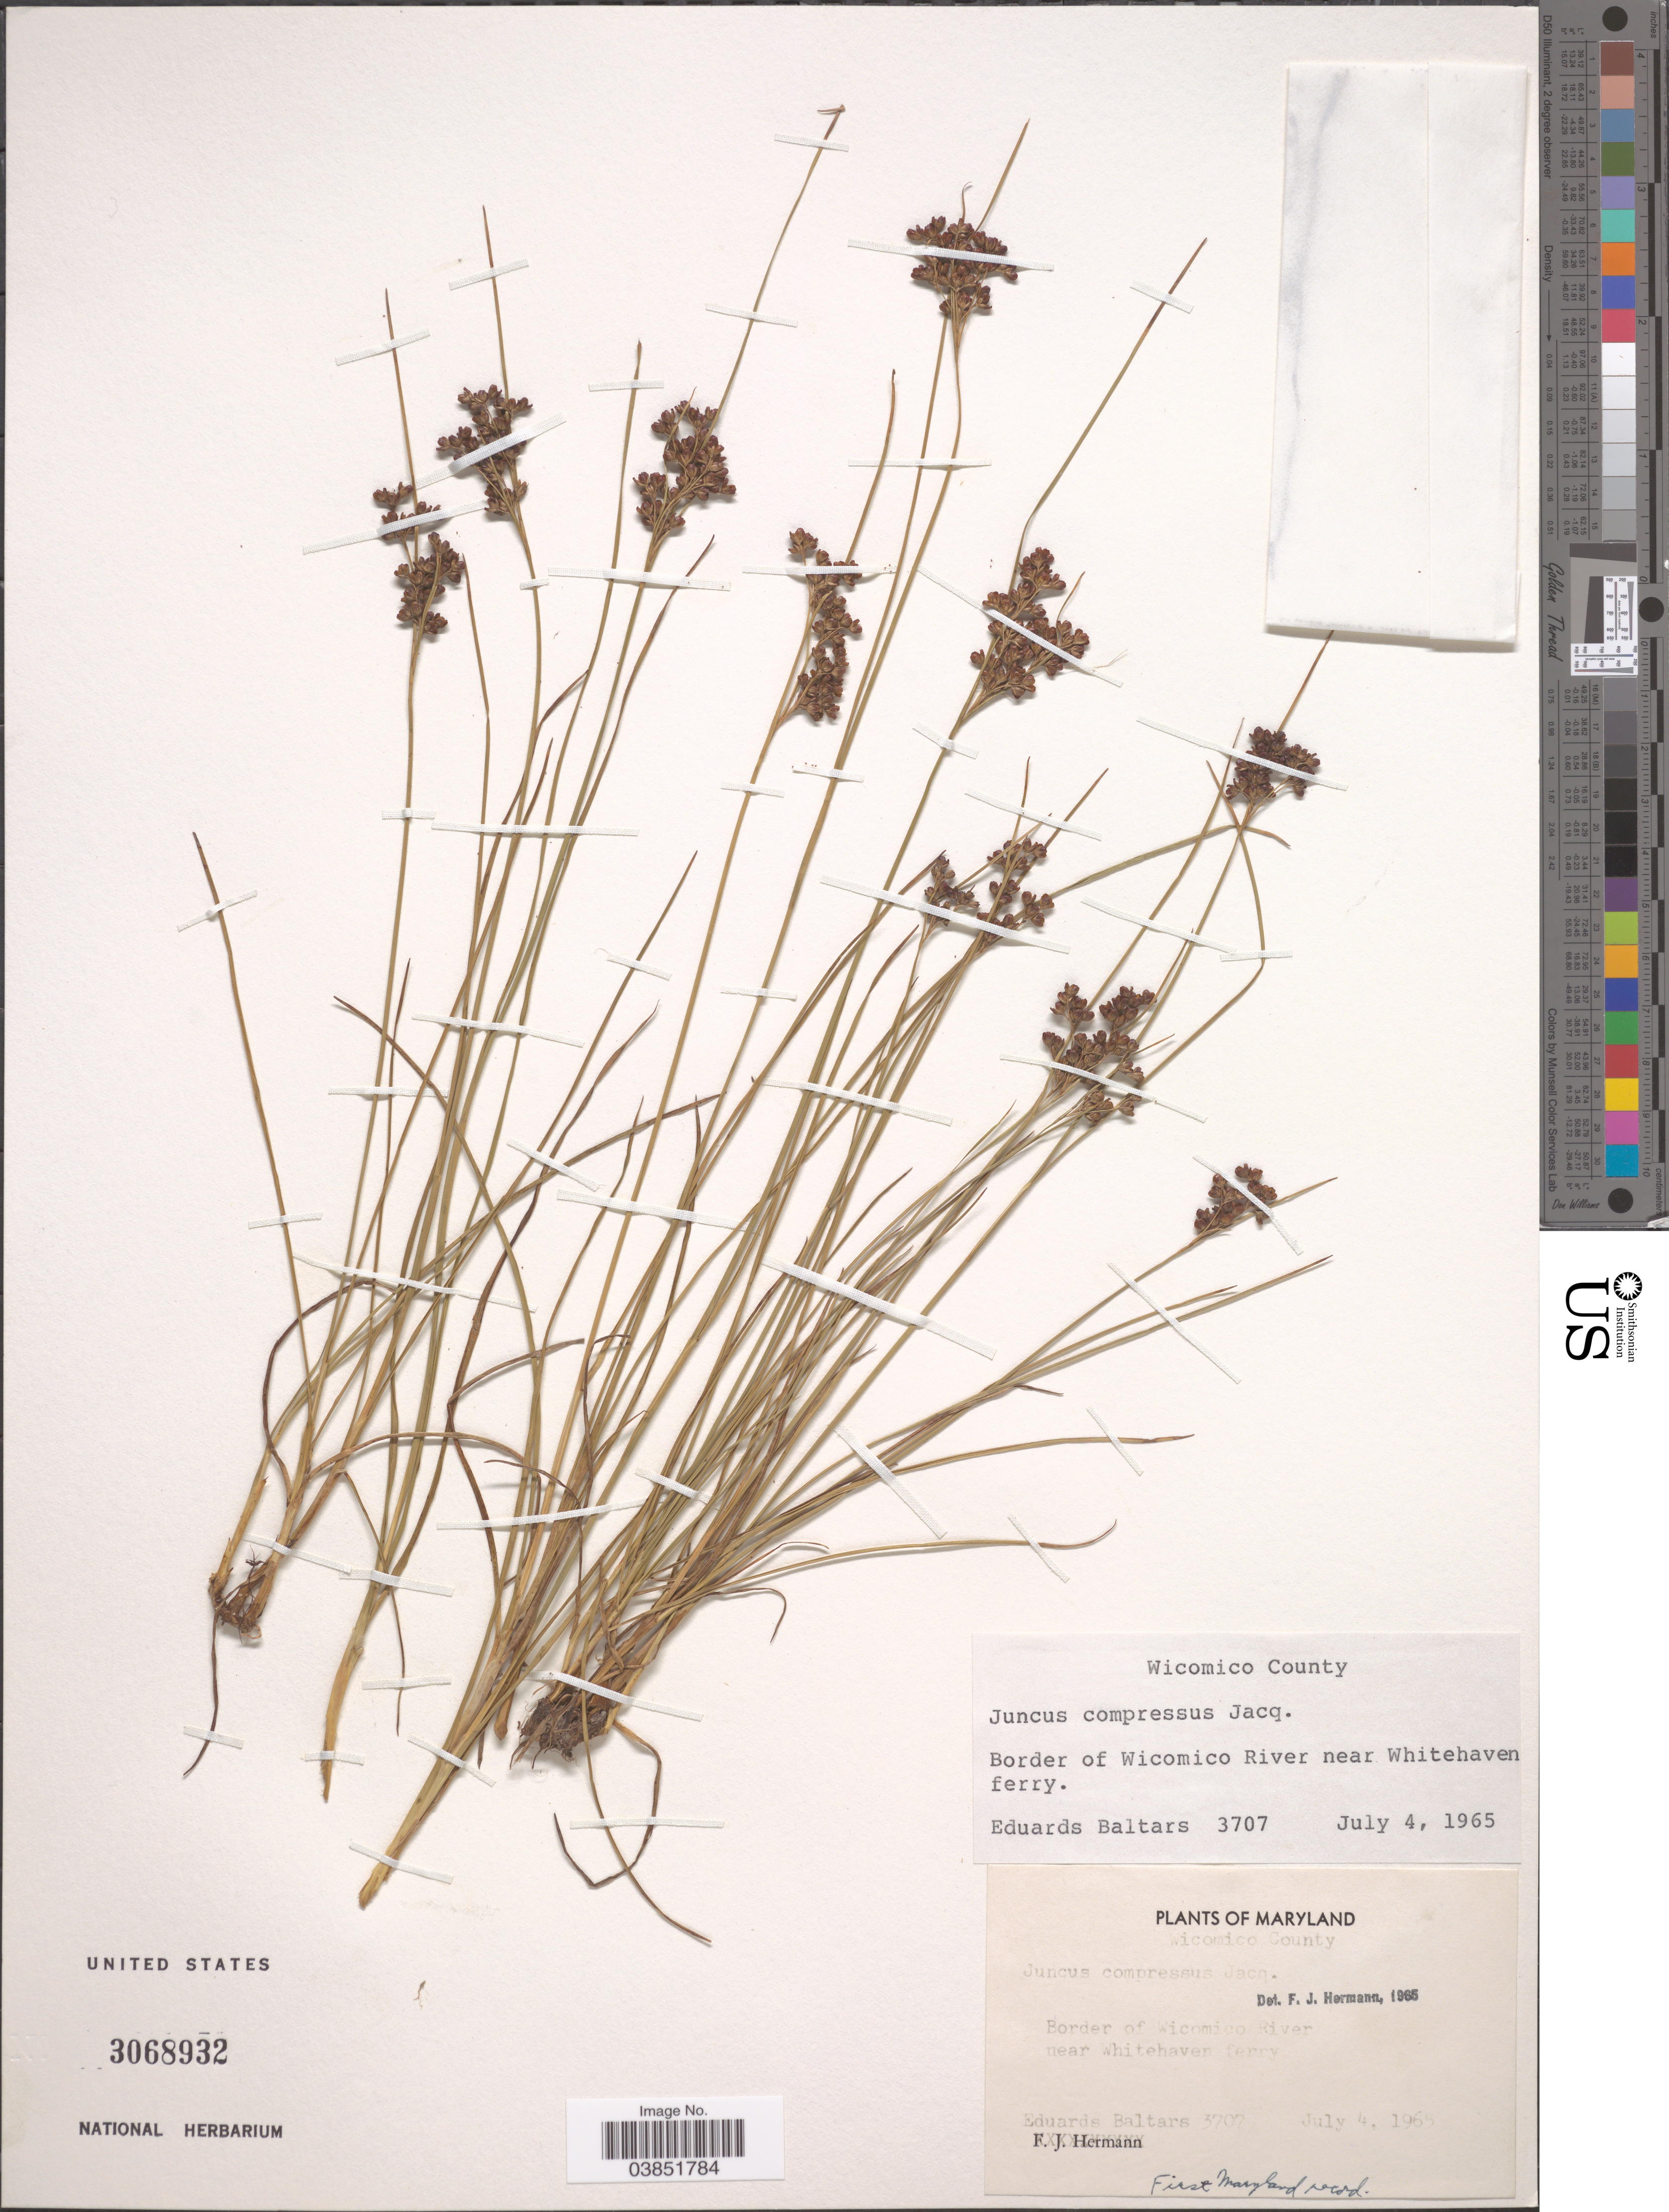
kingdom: Plantae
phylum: Tracheophyta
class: Liliopsida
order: Poales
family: Juncaceae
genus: Juncus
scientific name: Juncus compressus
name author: Jacq.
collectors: E. Baltars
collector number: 3707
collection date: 1965-07-04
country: United States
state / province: Maryland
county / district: Wicomico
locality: Wicomico County. Border of Wicomico River near Whitehaven ferry.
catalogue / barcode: US 3068932